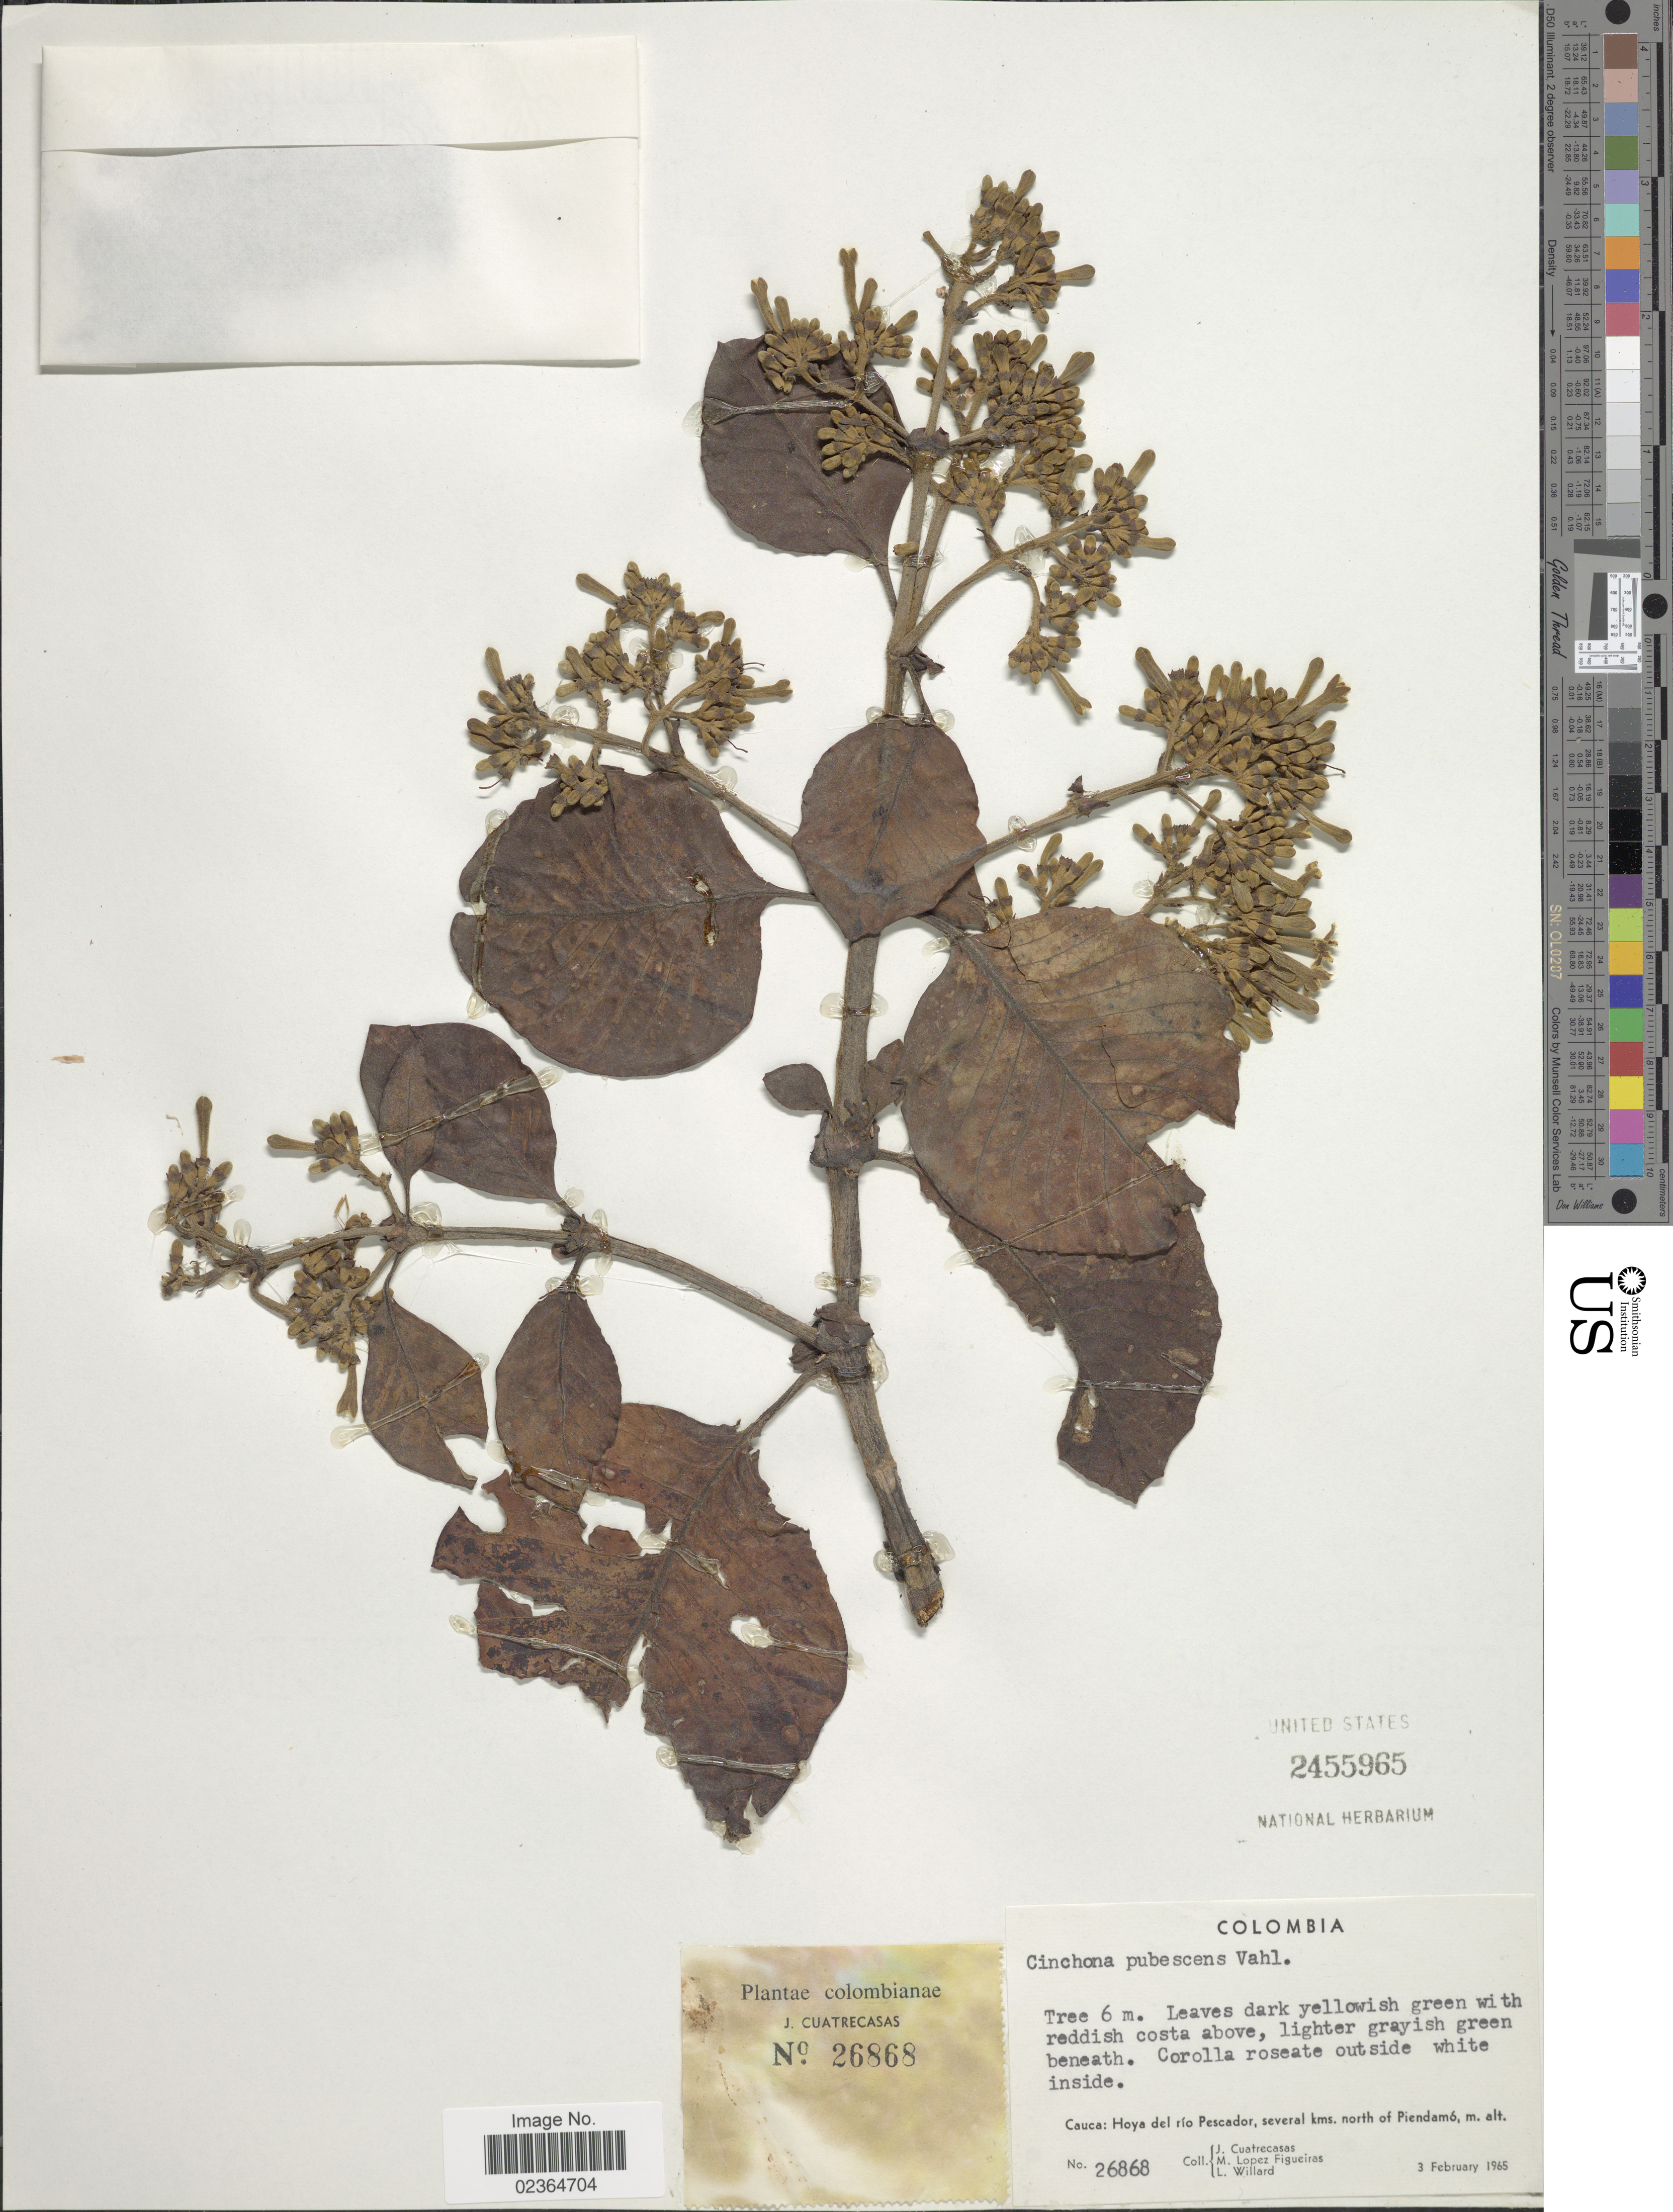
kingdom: Plantae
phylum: Tracheophyta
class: Magnoliopsida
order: Gentianales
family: Rubiaceae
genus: Cinchona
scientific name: Cinchona pubescens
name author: Vahl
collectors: J. Cuatrecasas, M. López Figueiras & L. Willard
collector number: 26868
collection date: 1965-02-03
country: Colombia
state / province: Cauca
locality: Hoya del río Pescador, several kms. north of Piendamó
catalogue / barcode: US 2455965